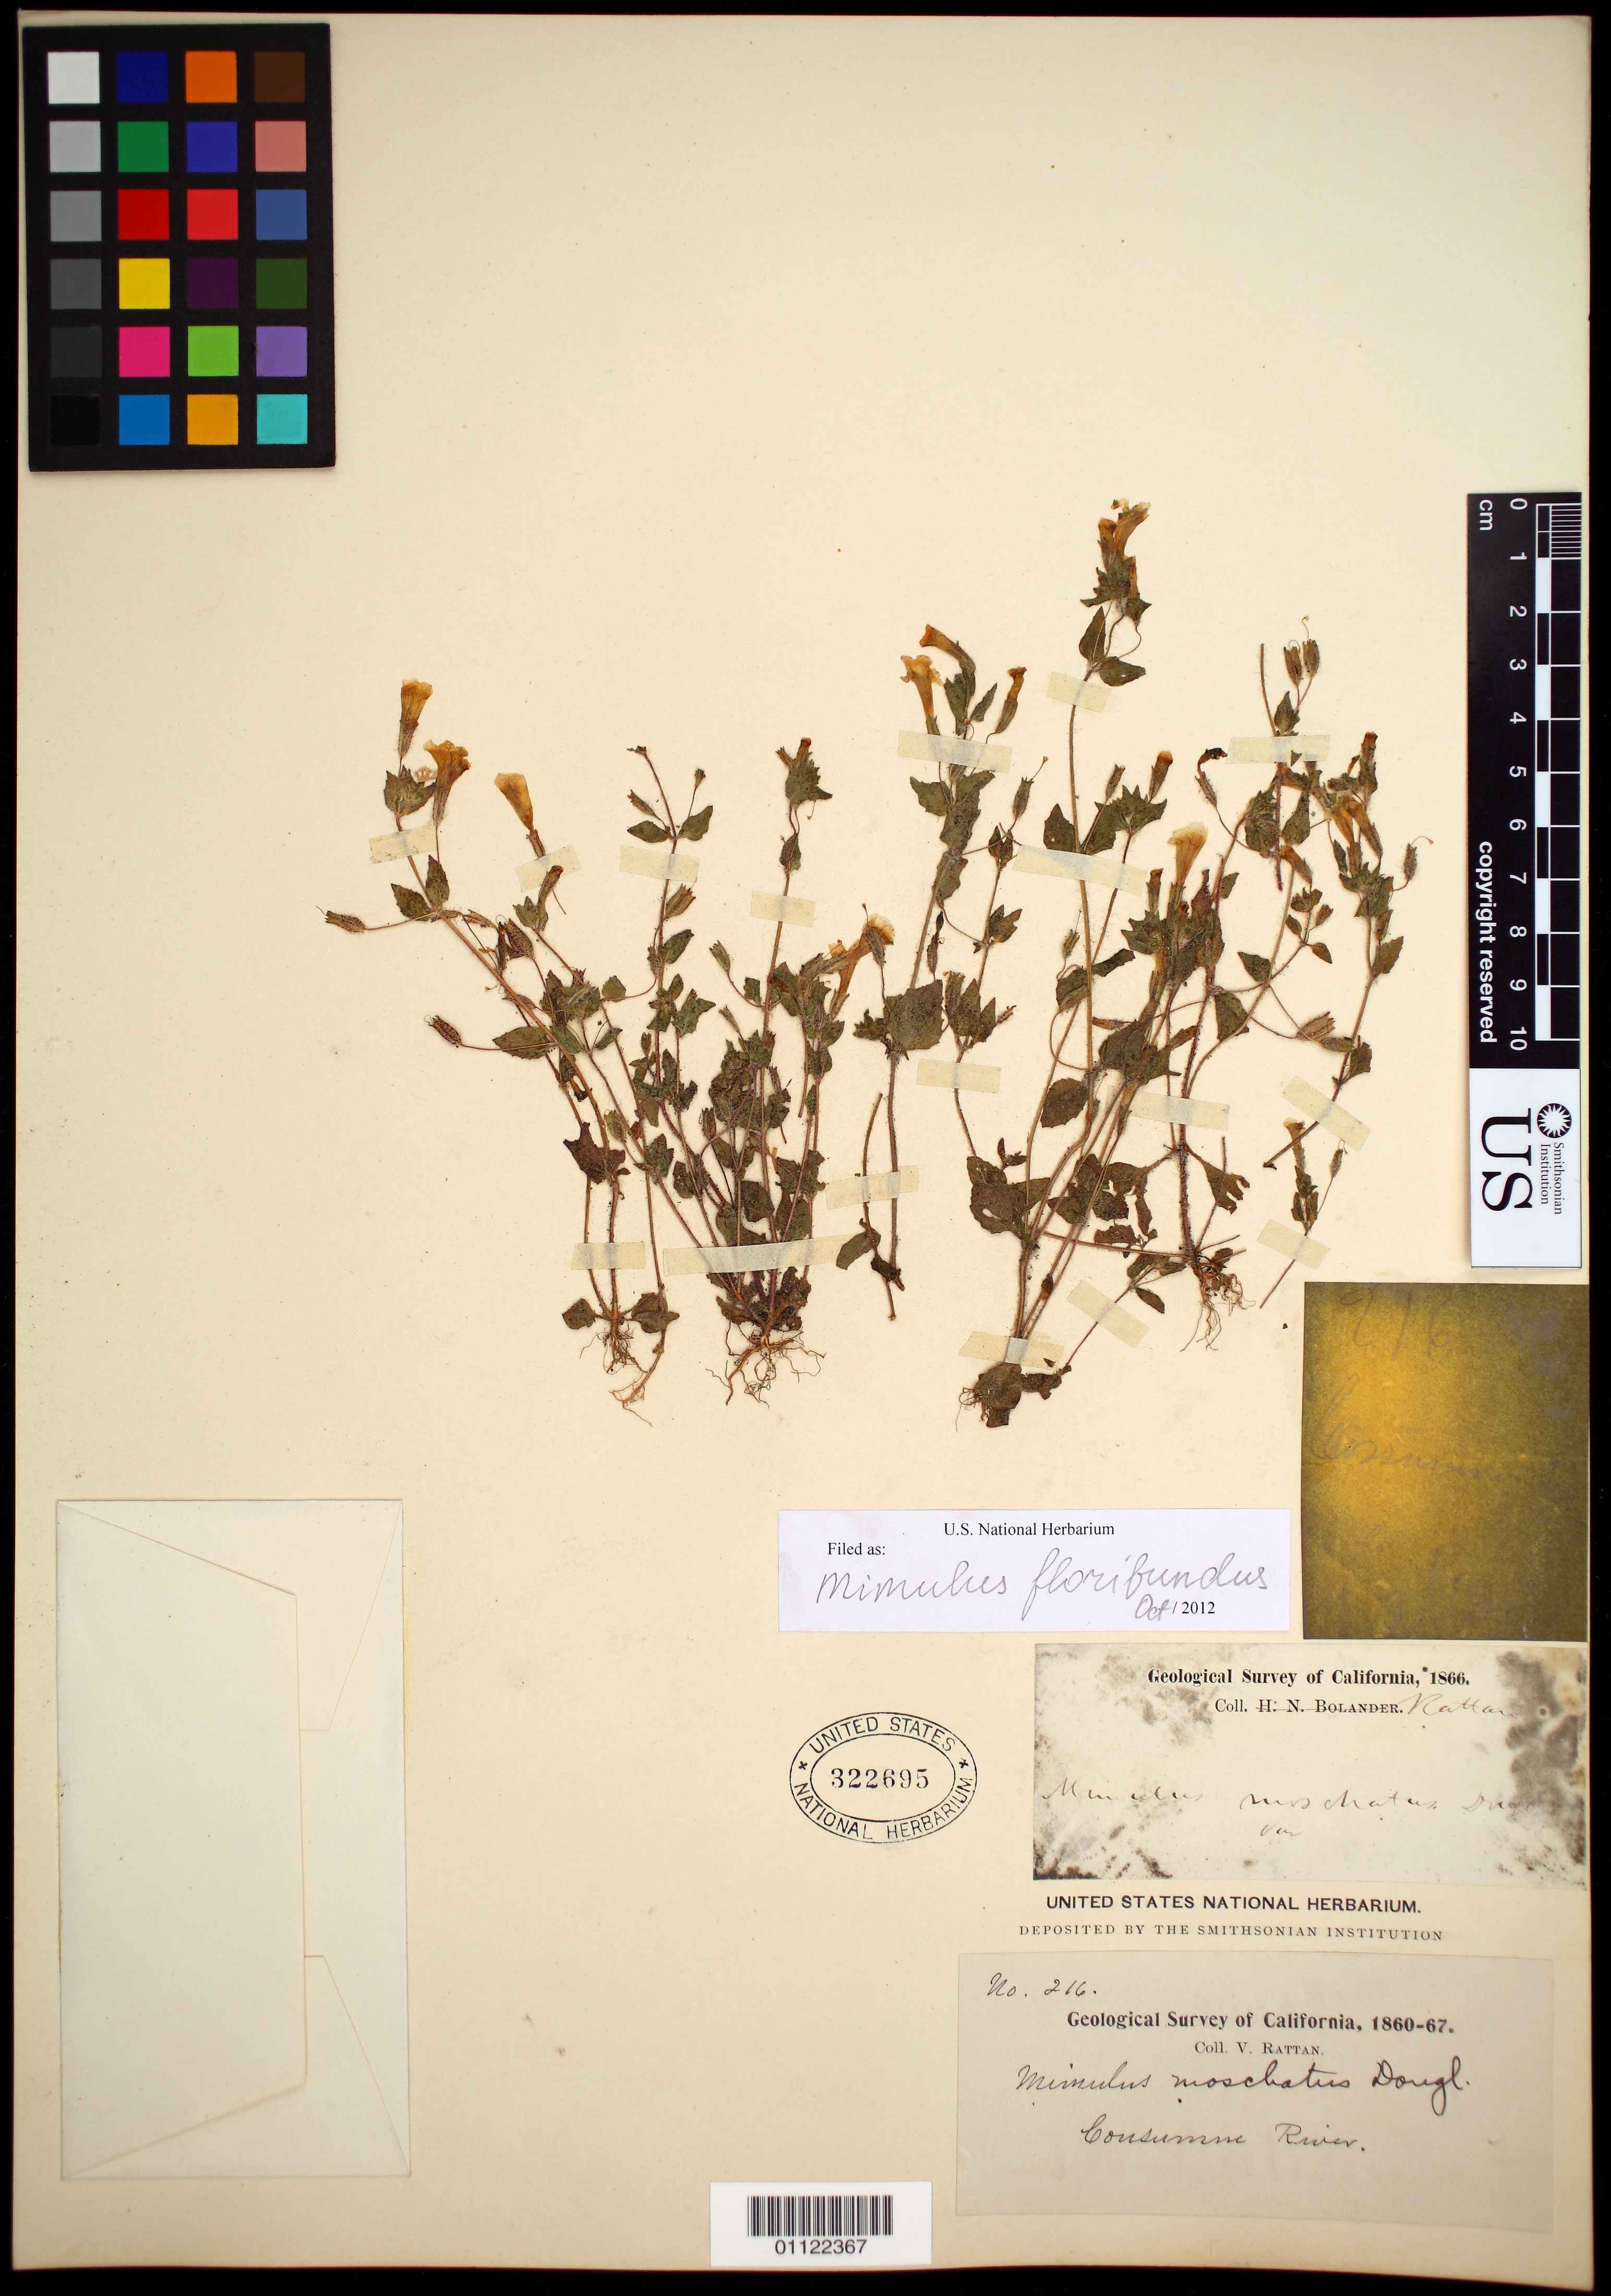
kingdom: Plantae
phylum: Tracheophyta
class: Magnoliopsida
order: Lamiales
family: Phrymaceae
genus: Mimulus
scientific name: Mimulus floribundus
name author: Douglas ex Lindl.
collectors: V. Rattan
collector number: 216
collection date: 1860/1867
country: United States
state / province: California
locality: Consumnes River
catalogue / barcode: US 322695